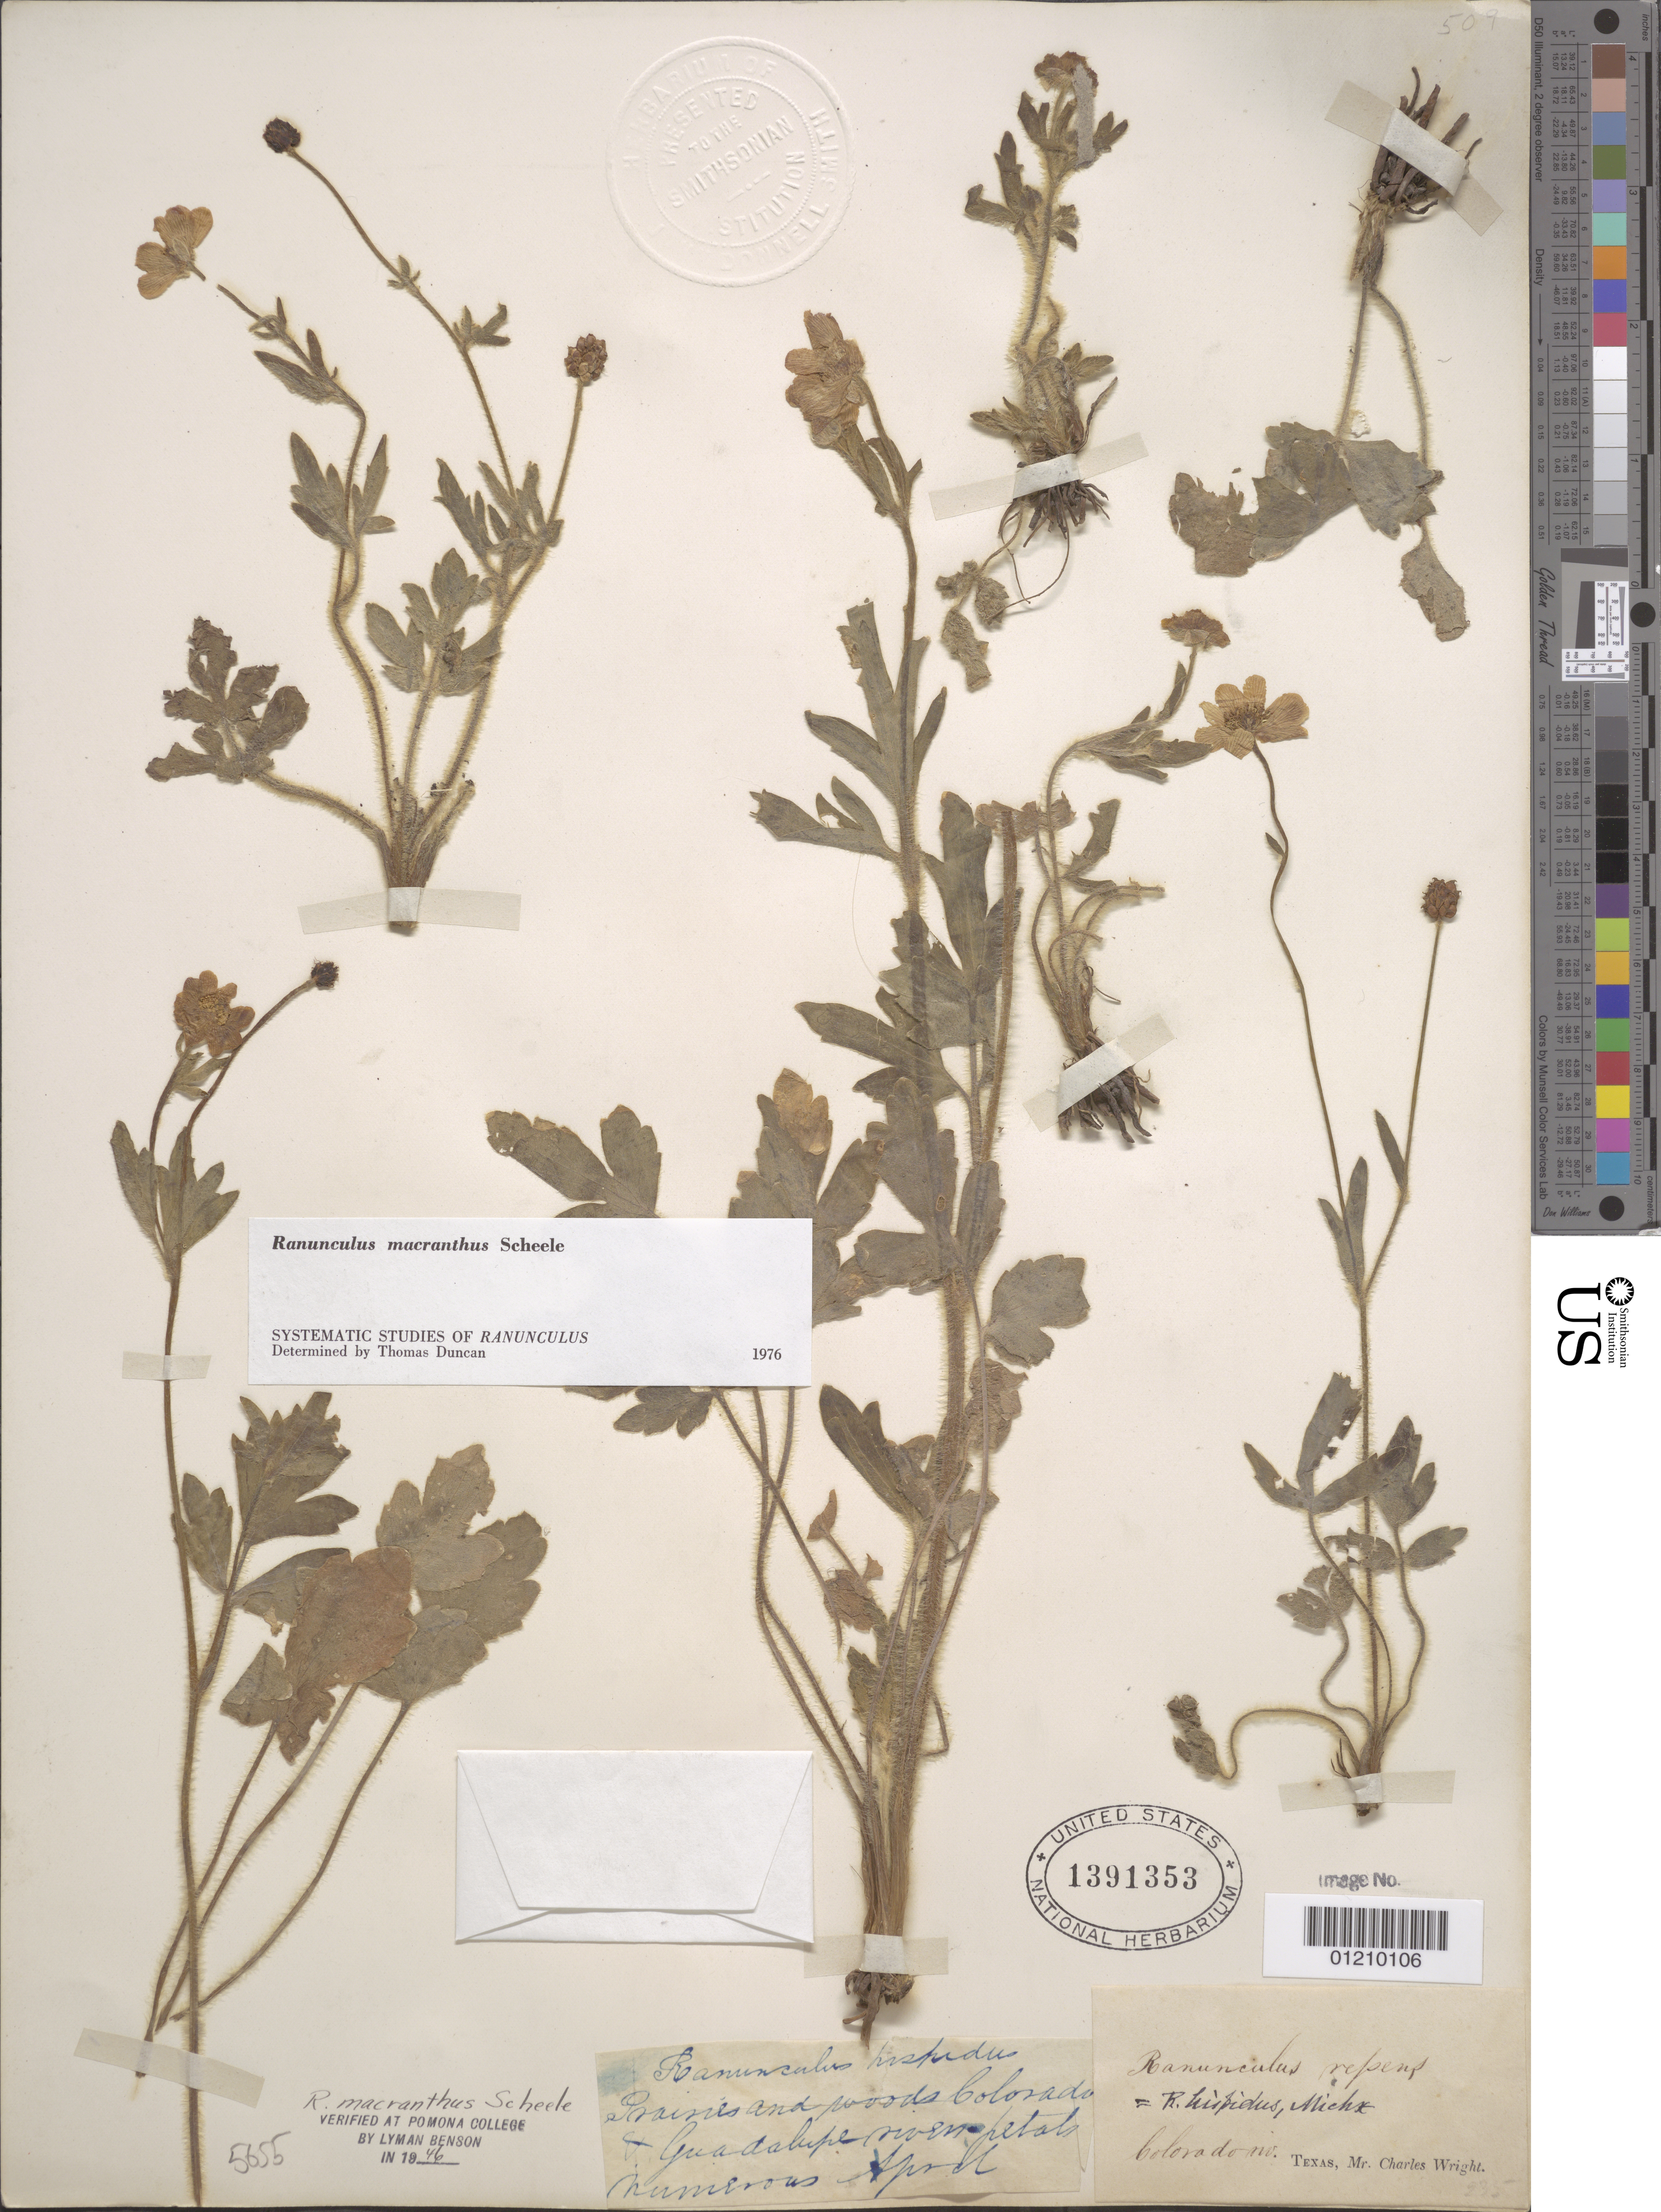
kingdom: Plantae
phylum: Tracheophyta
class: Magnoliopsida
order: Ranunculales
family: Ranunculaceae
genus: Ranunculus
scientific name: Ranunculus macranthus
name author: Scheele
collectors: C. Wright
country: United States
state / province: Texas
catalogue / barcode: US 1391353